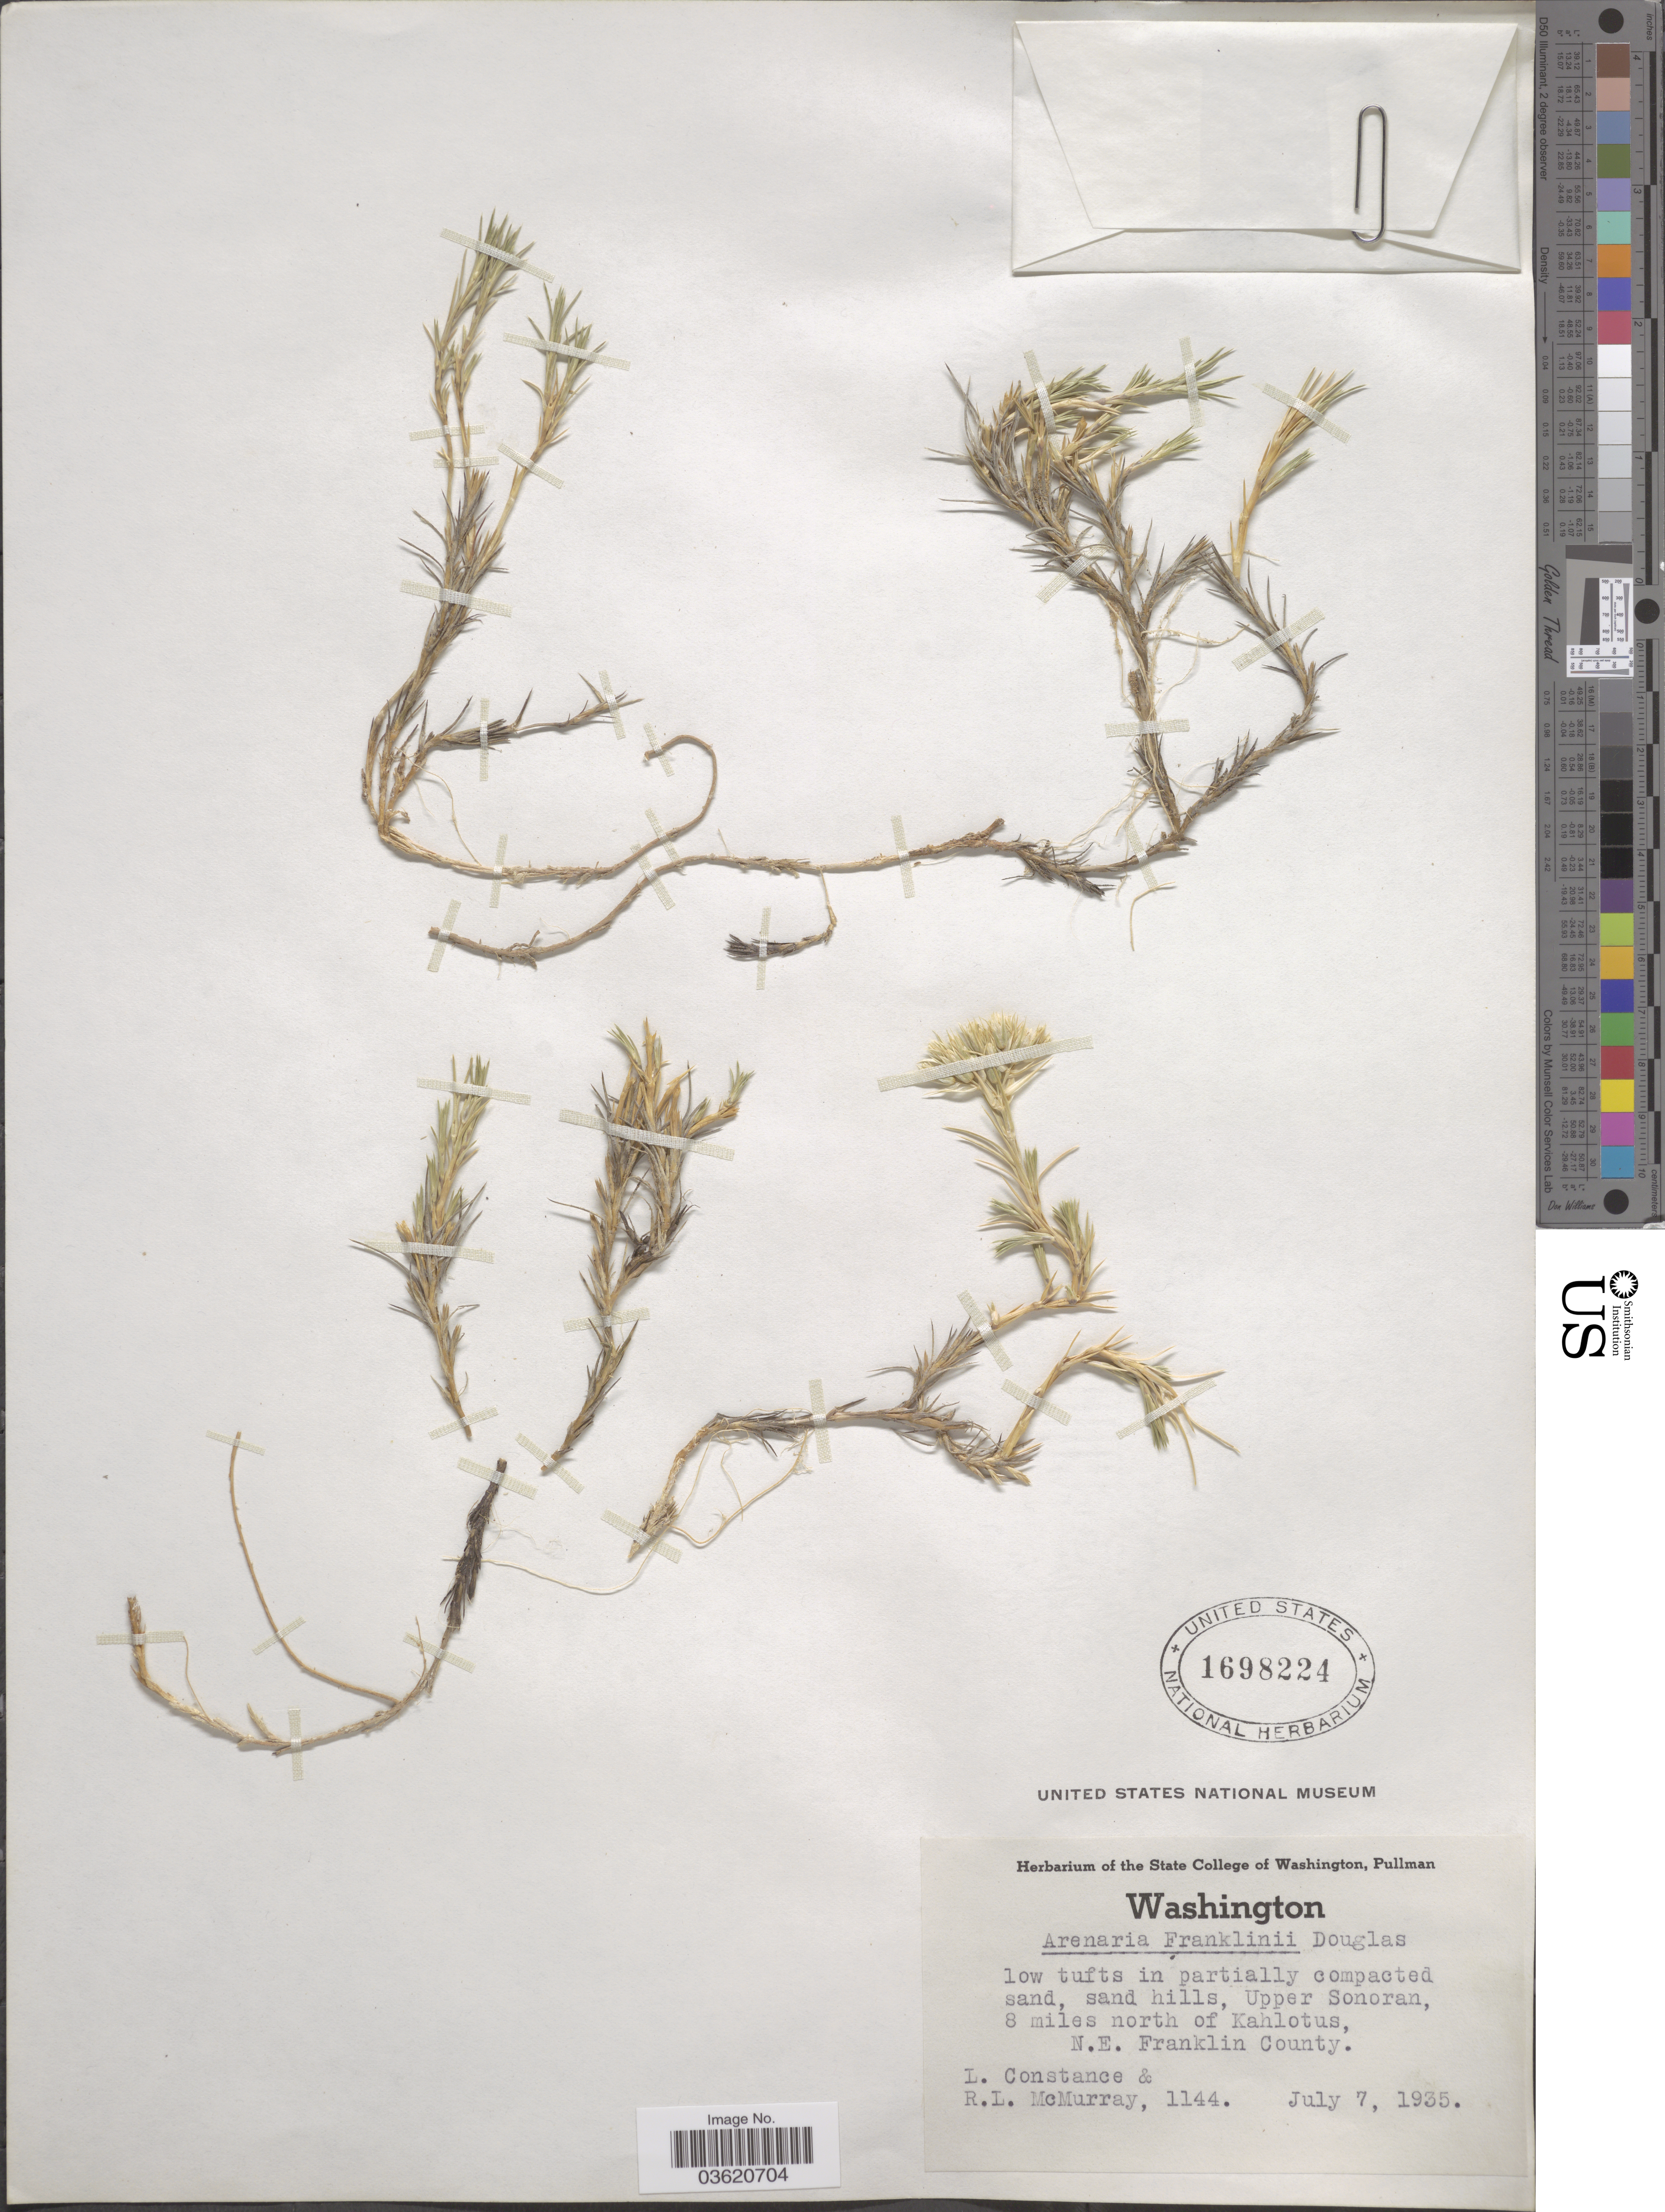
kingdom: Plantae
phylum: Tracheophyta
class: Magnoliopsida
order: Caryophyllales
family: Caryophyllaceae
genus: Eremogone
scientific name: Eremogone franklinii var. franklinii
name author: (Douglas ex Hook.) R.L. Hartm. & Rabeler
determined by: Strong, Mark T., (BOT), Smithsonian Institution - National Museum of Natural History (UNITED STATES)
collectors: L. Constance & R. McMurray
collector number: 1144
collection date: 1935-07-07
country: United States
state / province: Washington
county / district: Franklin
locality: Upper Sonoran, 8 miles north of Kahlotus, N.E. Franklin County.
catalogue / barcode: US 1698224